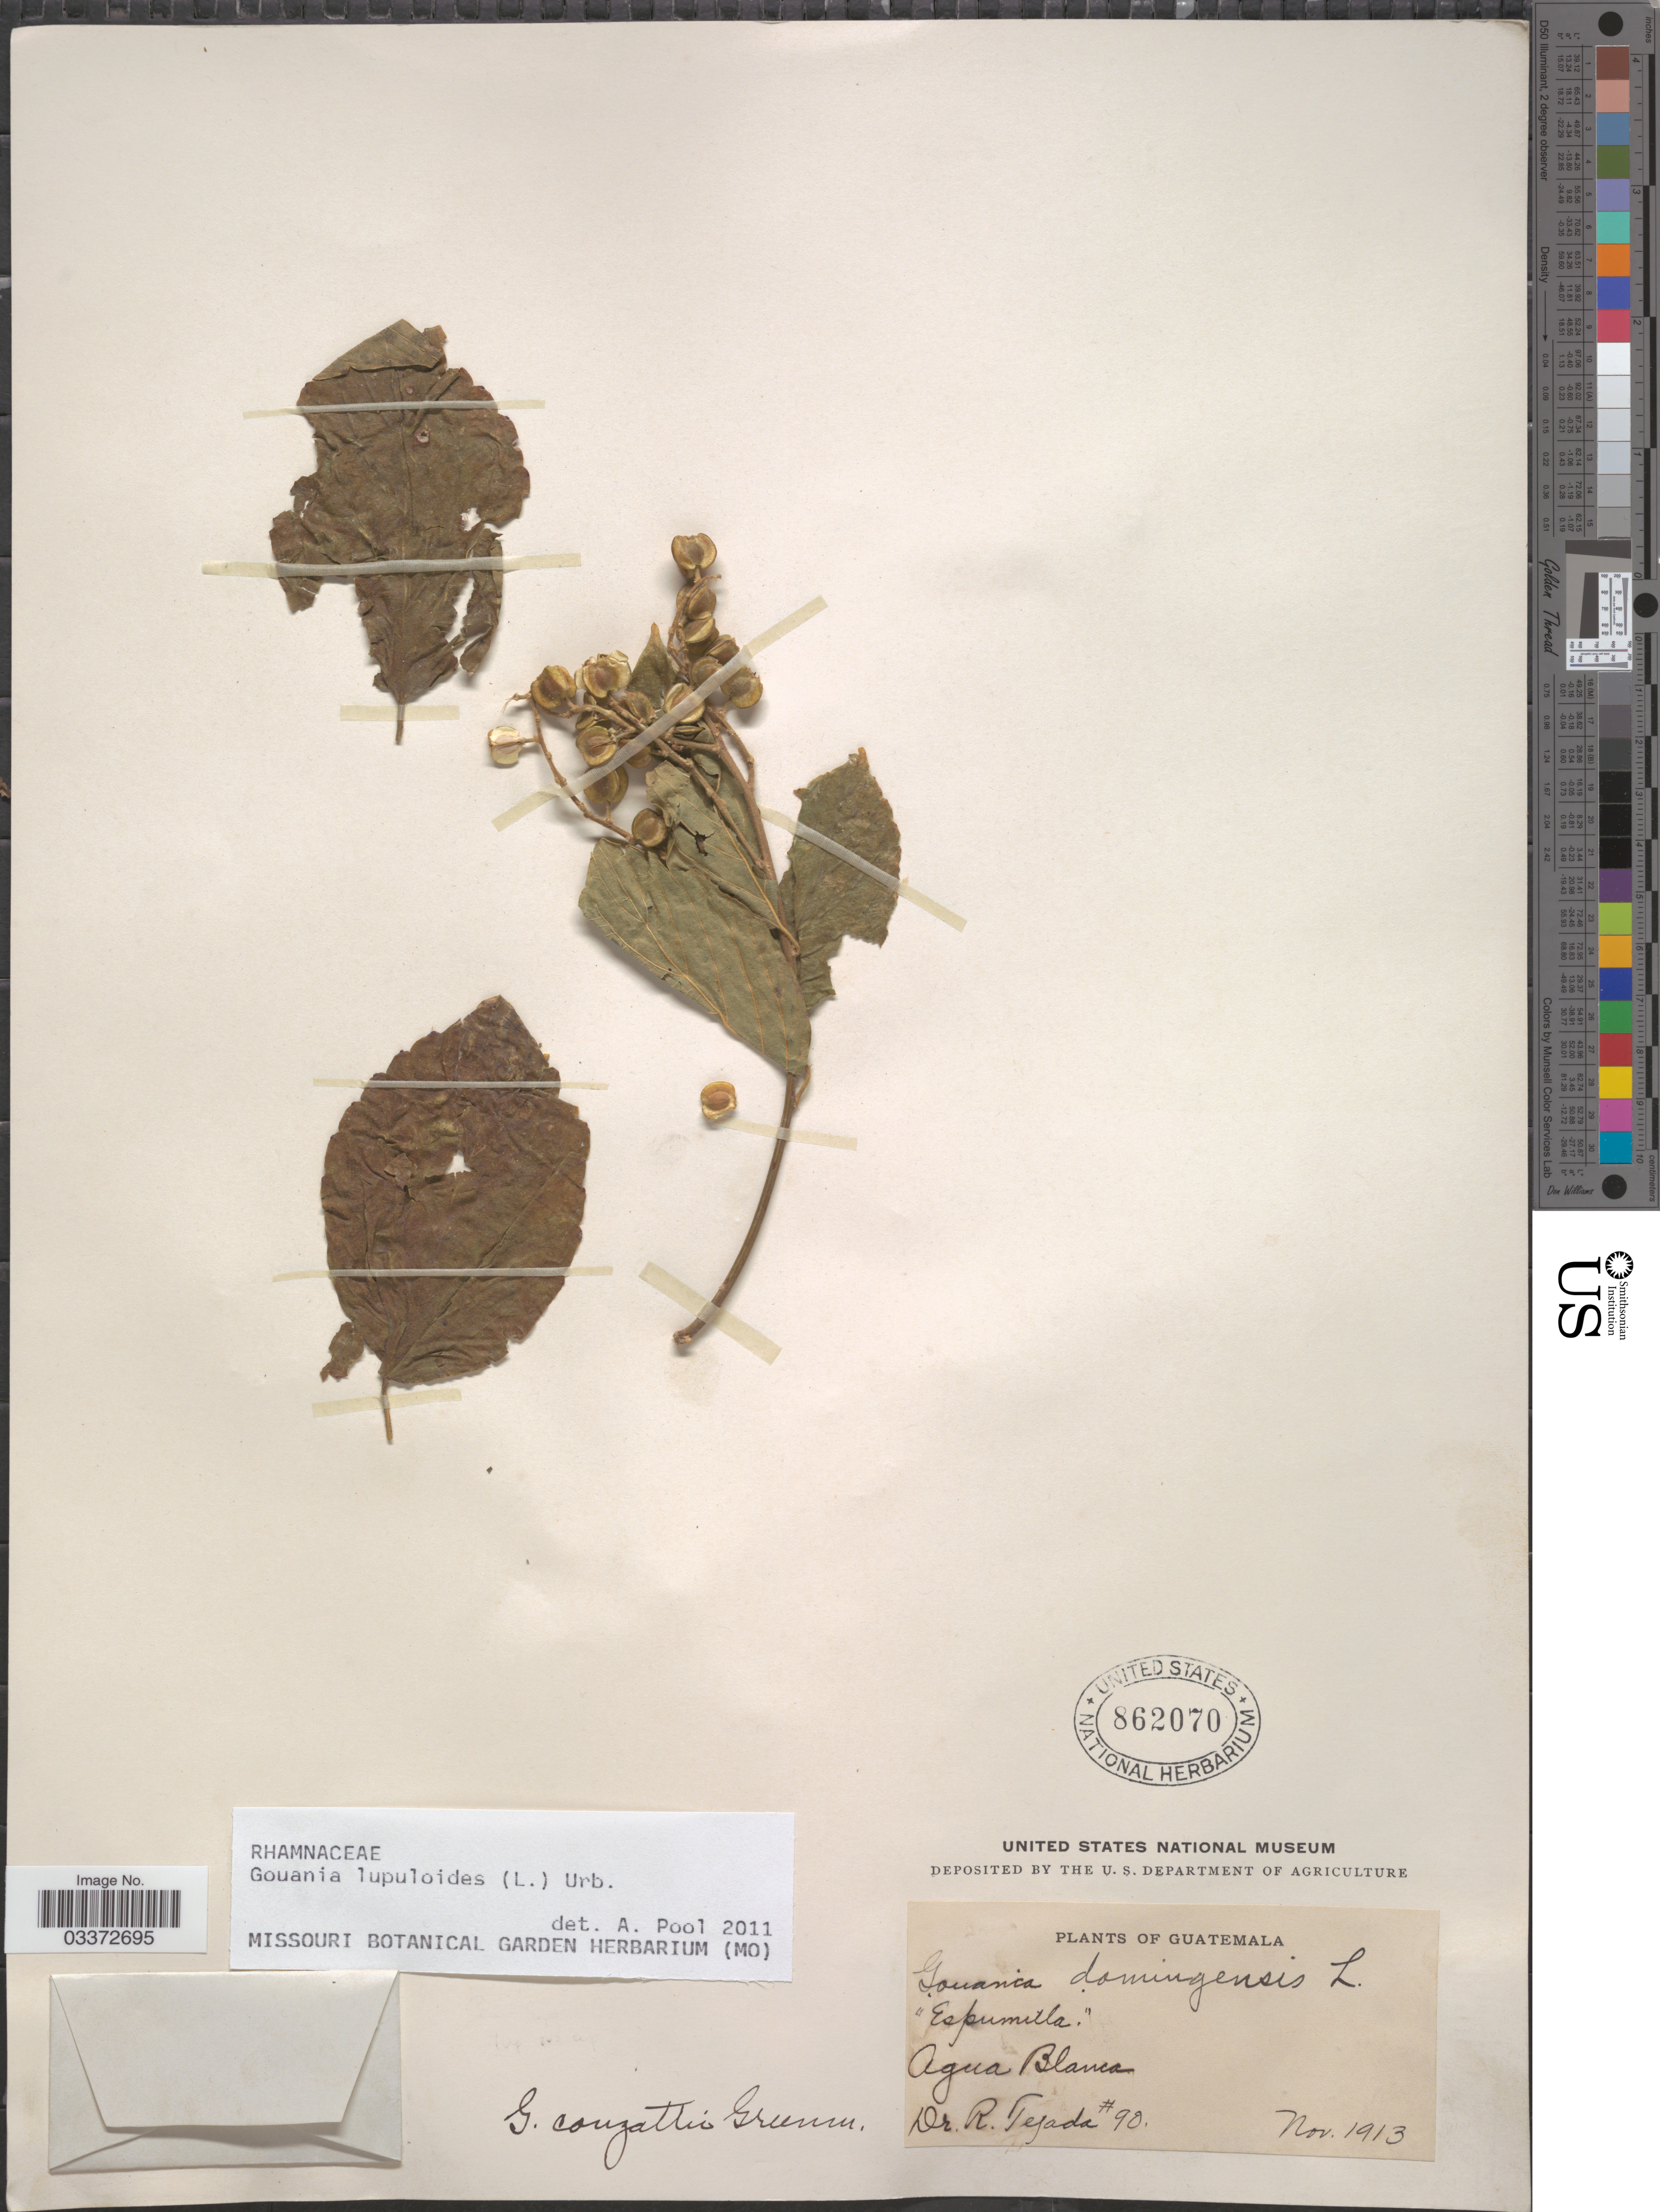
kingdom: Plantae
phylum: Tracheophyta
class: Magnoliopsida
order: Rosales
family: Rhamnaceae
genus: Gouania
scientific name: Gouania lupuloides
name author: (L.) Urb.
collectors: R. Tejada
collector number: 90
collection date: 1913-11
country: Guatemala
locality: Agua Blanca.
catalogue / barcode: US 862070